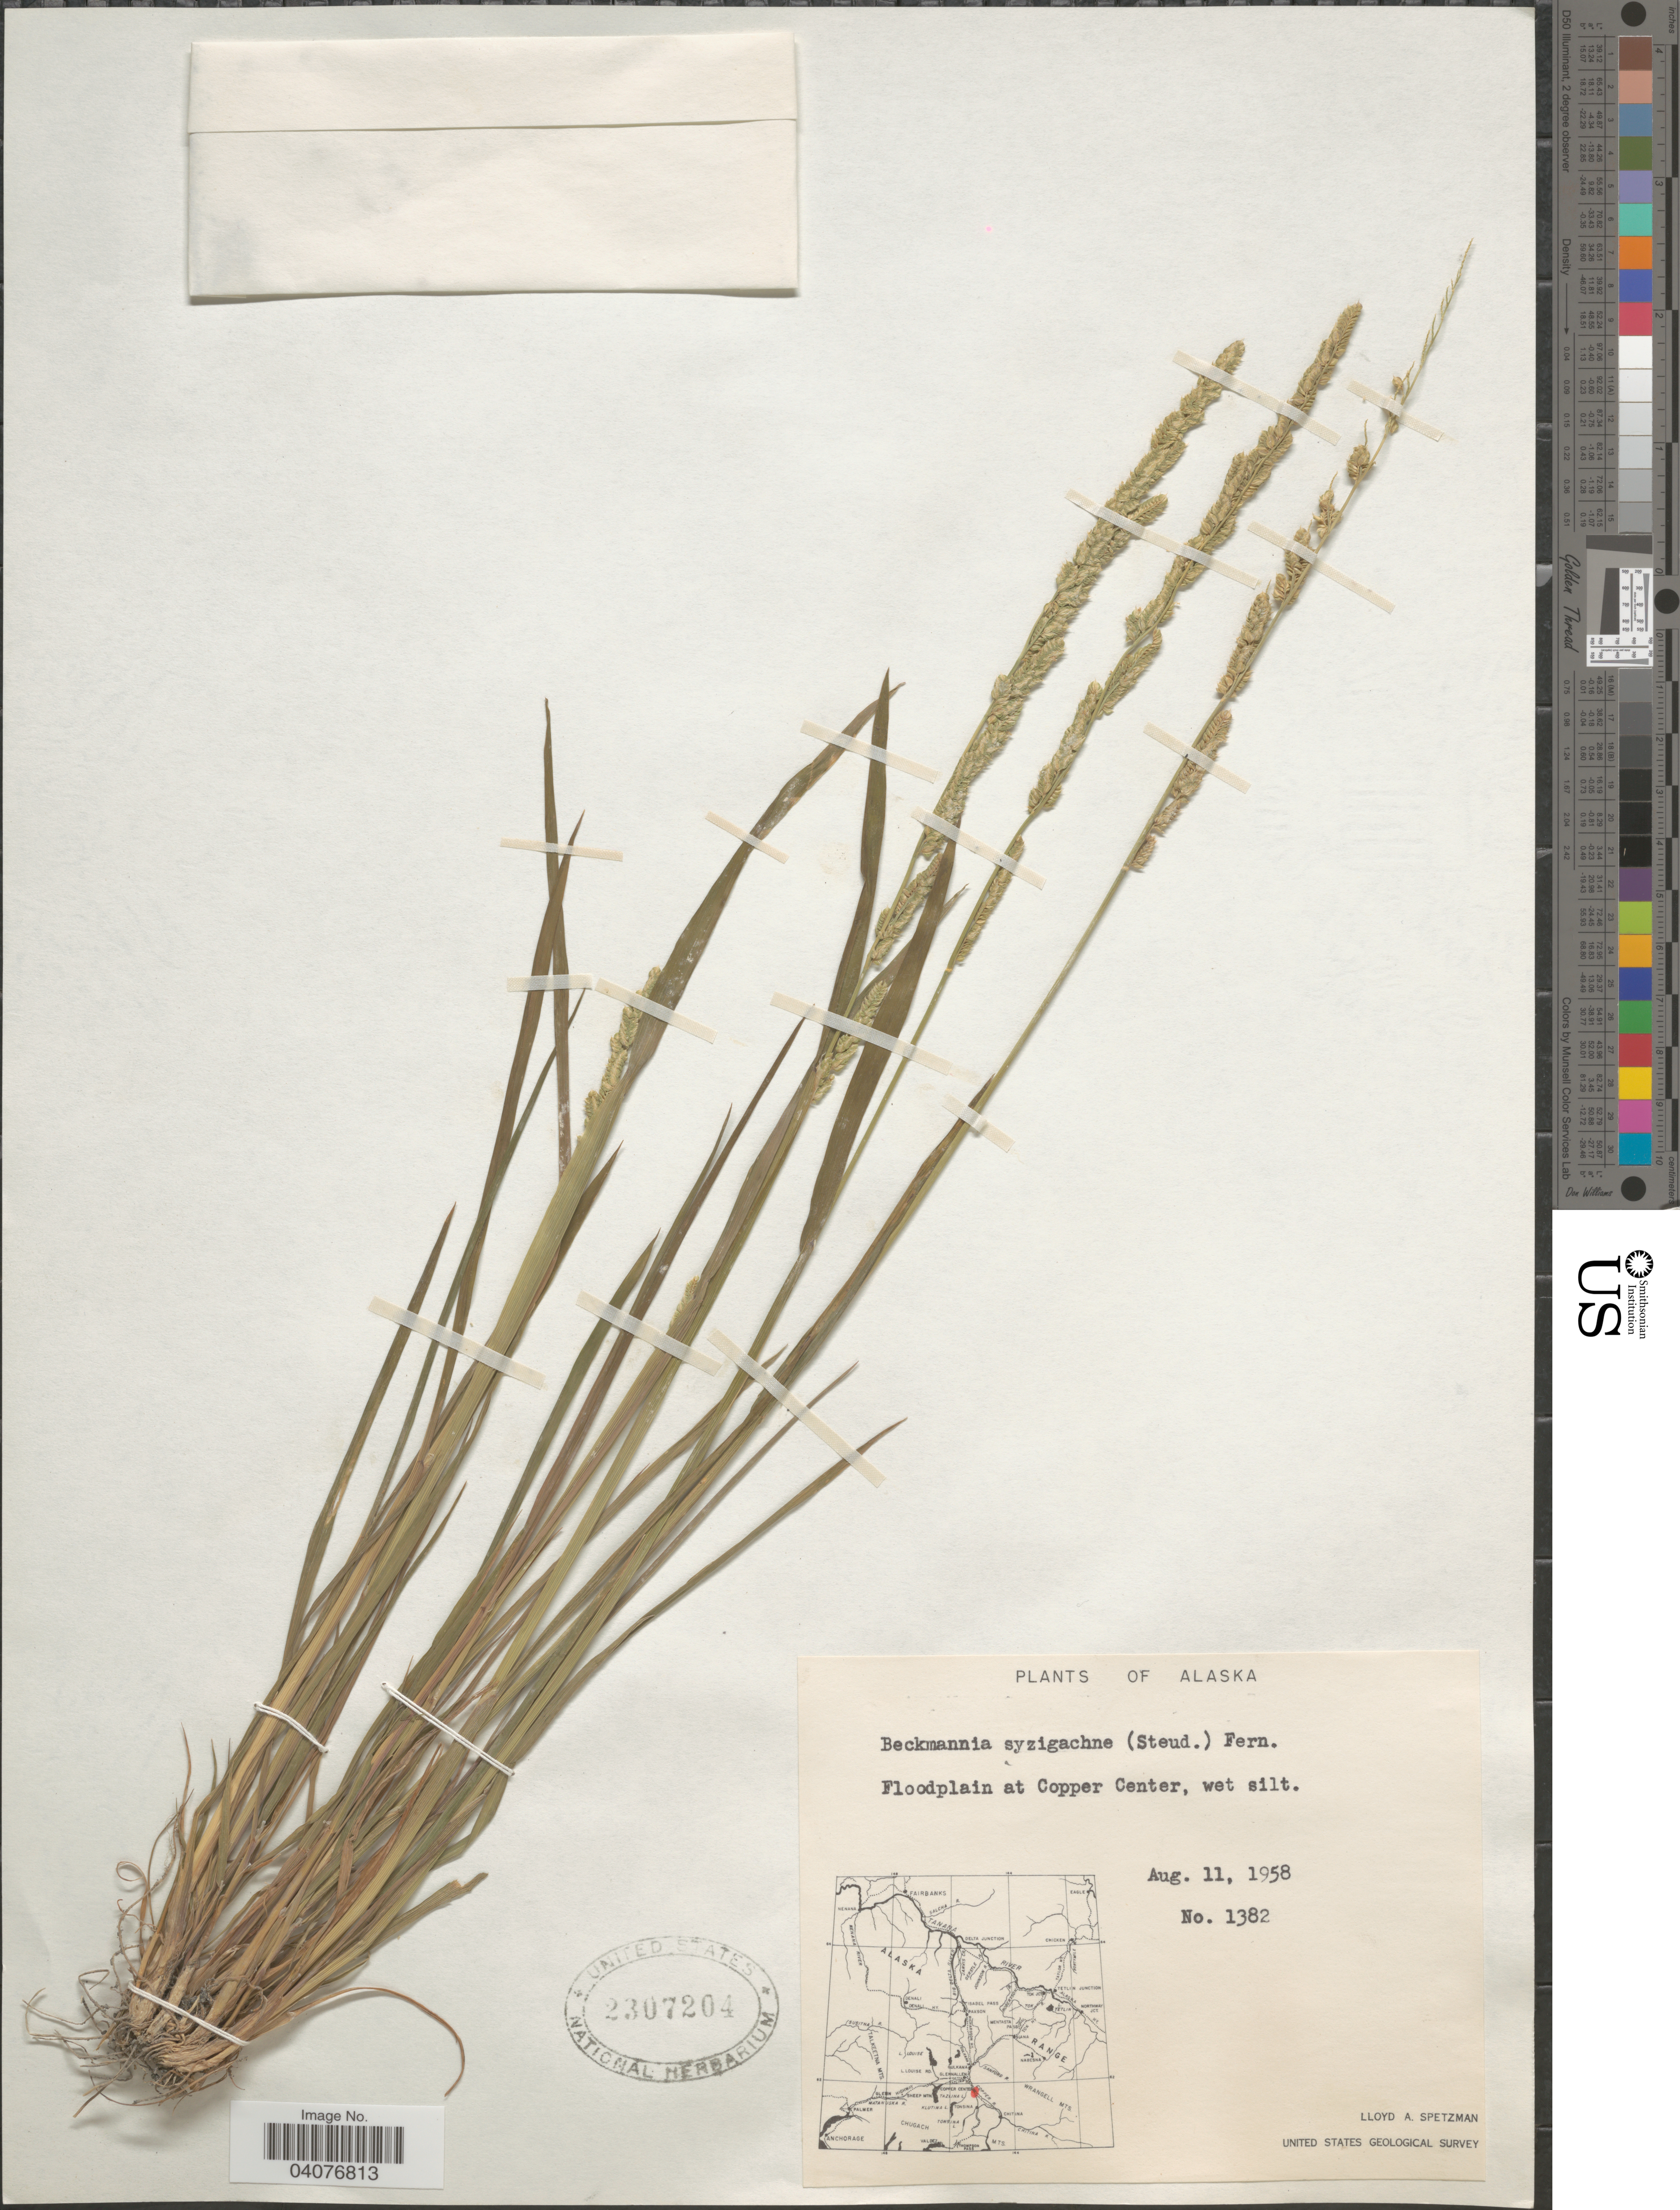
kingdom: Plantae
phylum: Tracheophyta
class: Liliopsida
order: Poales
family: Poaceae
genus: Beckmannia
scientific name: Beckmannia syzigachne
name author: (Steud.) Fernald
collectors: L. Spetzman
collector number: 1382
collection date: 1958-08-11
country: United States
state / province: Alaska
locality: Floodplain at Copper Center, wet silt. United States Geological Survey.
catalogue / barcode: US 2307204